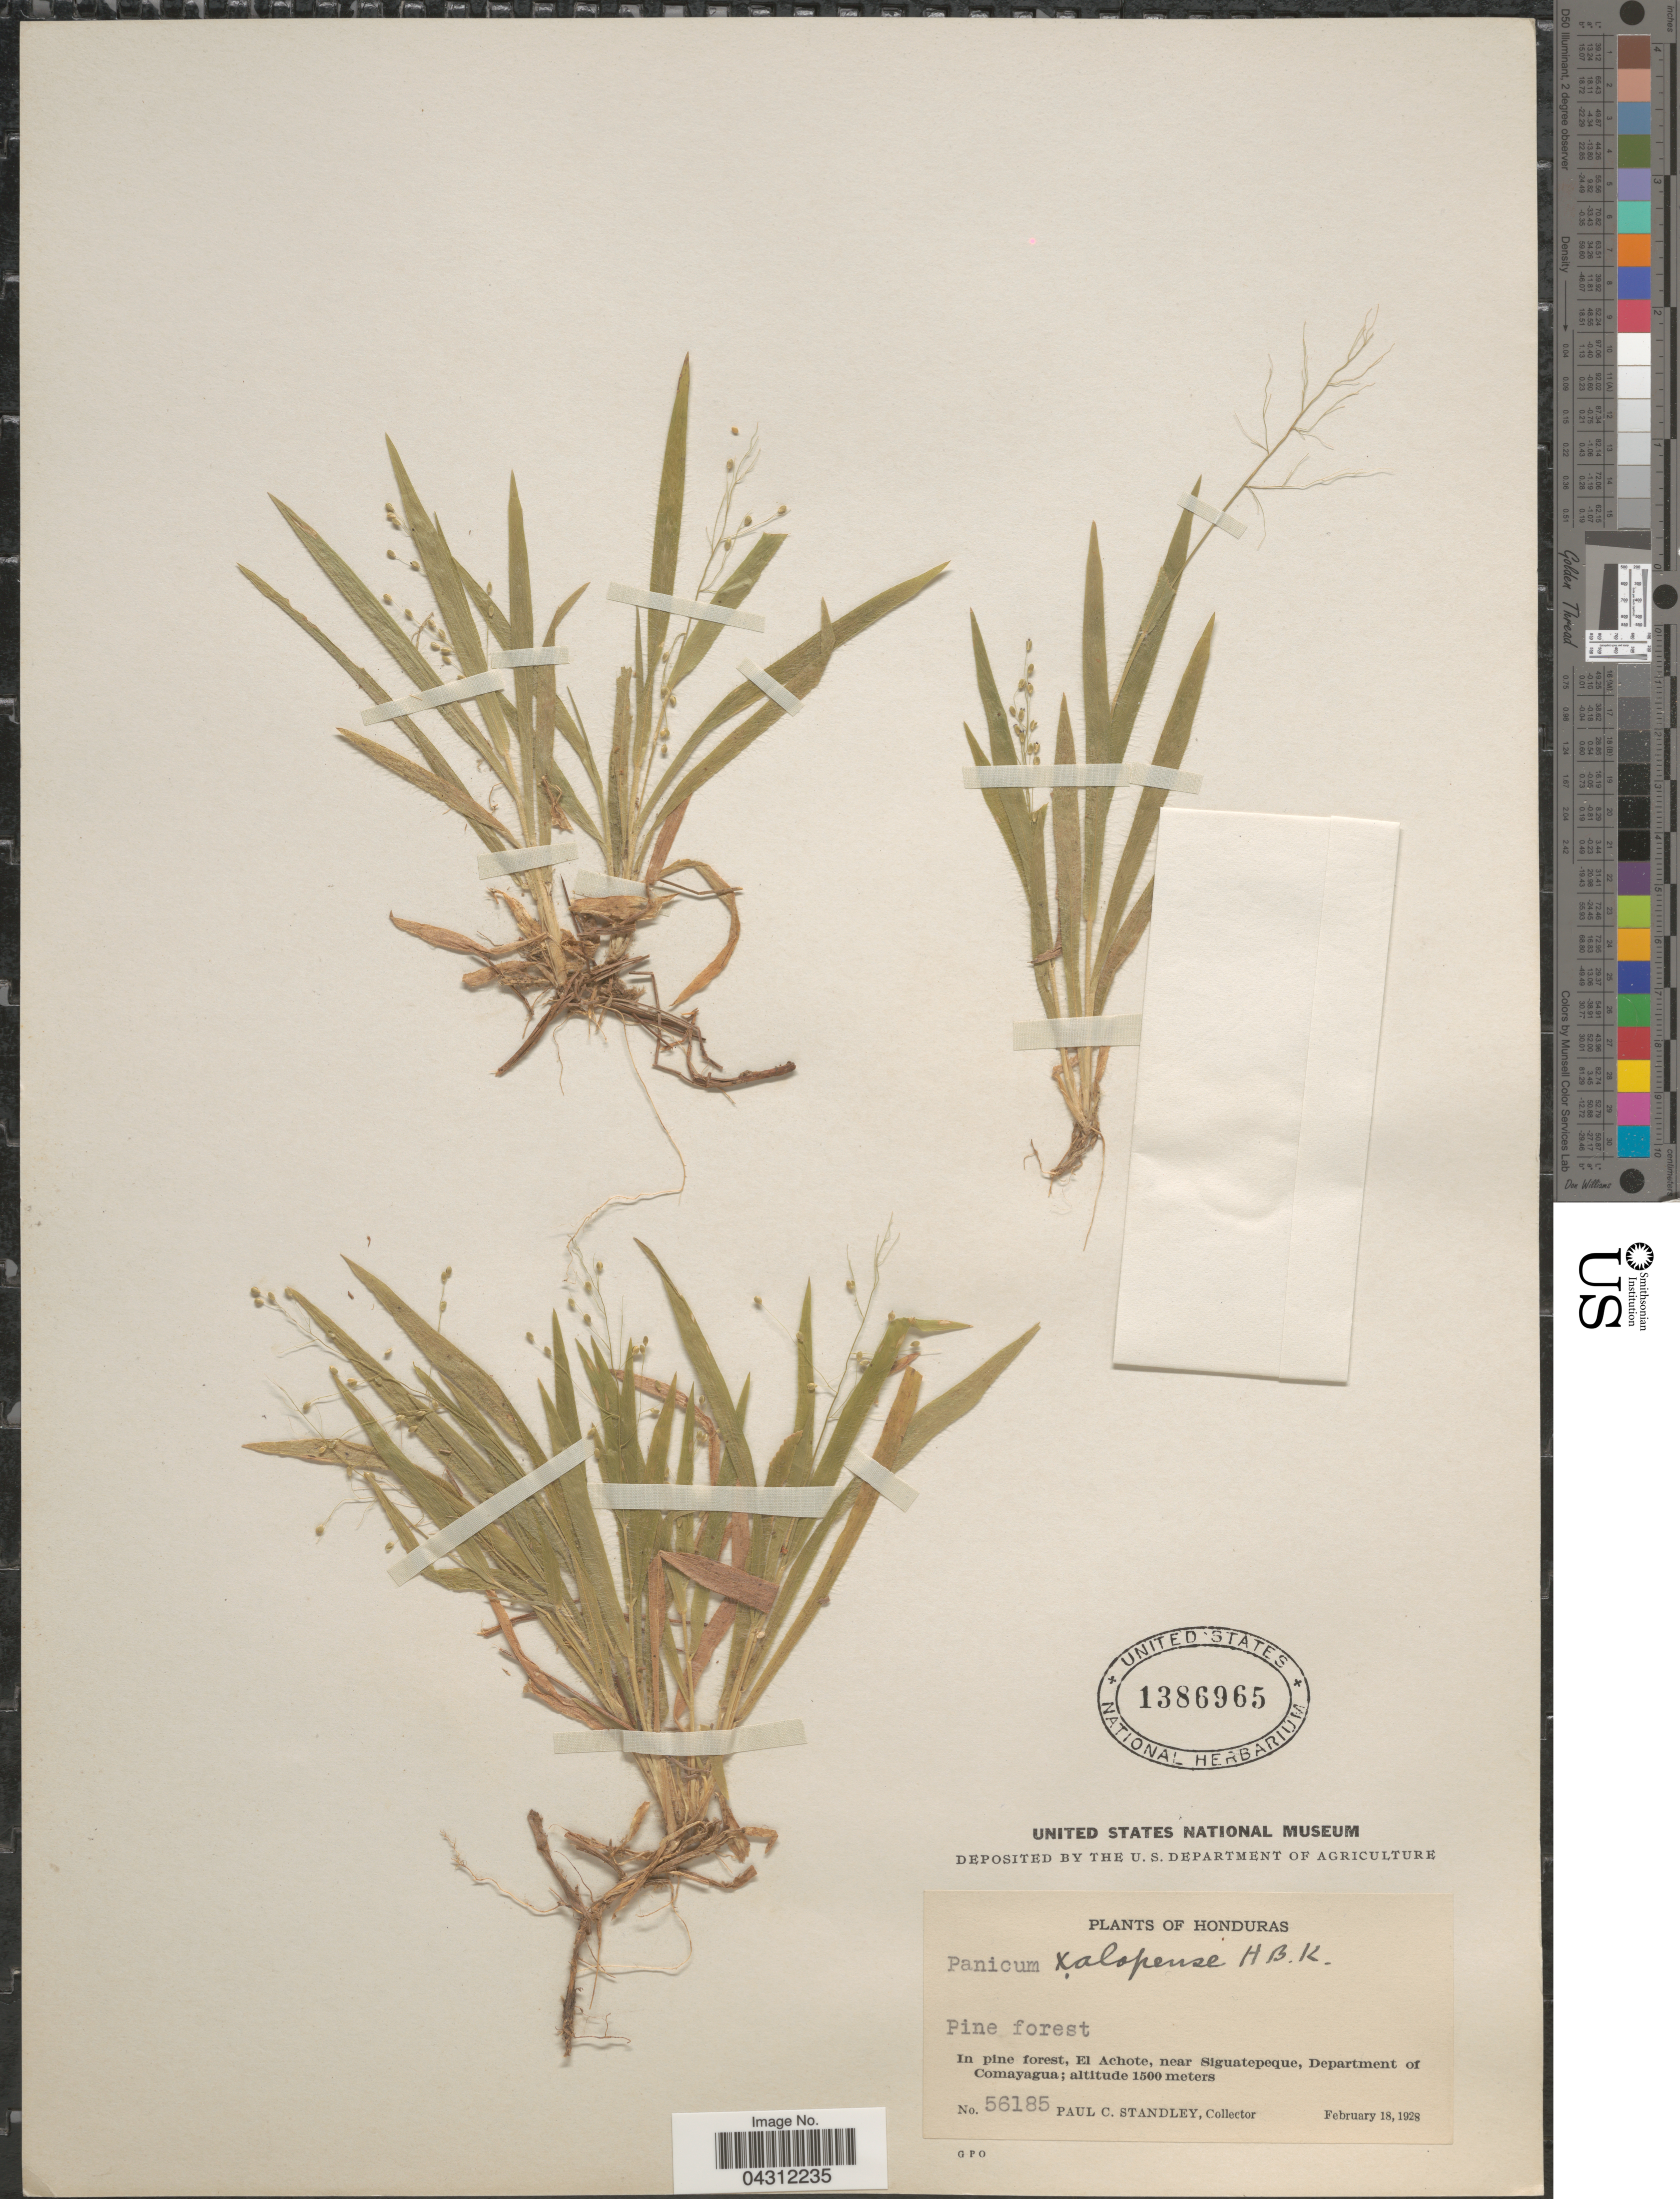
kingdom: Plantae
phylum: Tracheophyta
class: Liliopsida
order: Poales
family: Poaceae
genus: Dichanthelium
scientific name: Dichanthelium laxiflorum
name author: (Lam.) Gould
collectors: P. C. Standley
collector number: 56185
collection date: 1928-02-18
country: Honduras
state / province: Comayagua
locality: In pine forest, El Achote, near Siguatepeque, Department of Comayagua.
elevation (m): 1500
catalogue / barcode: US 1386965